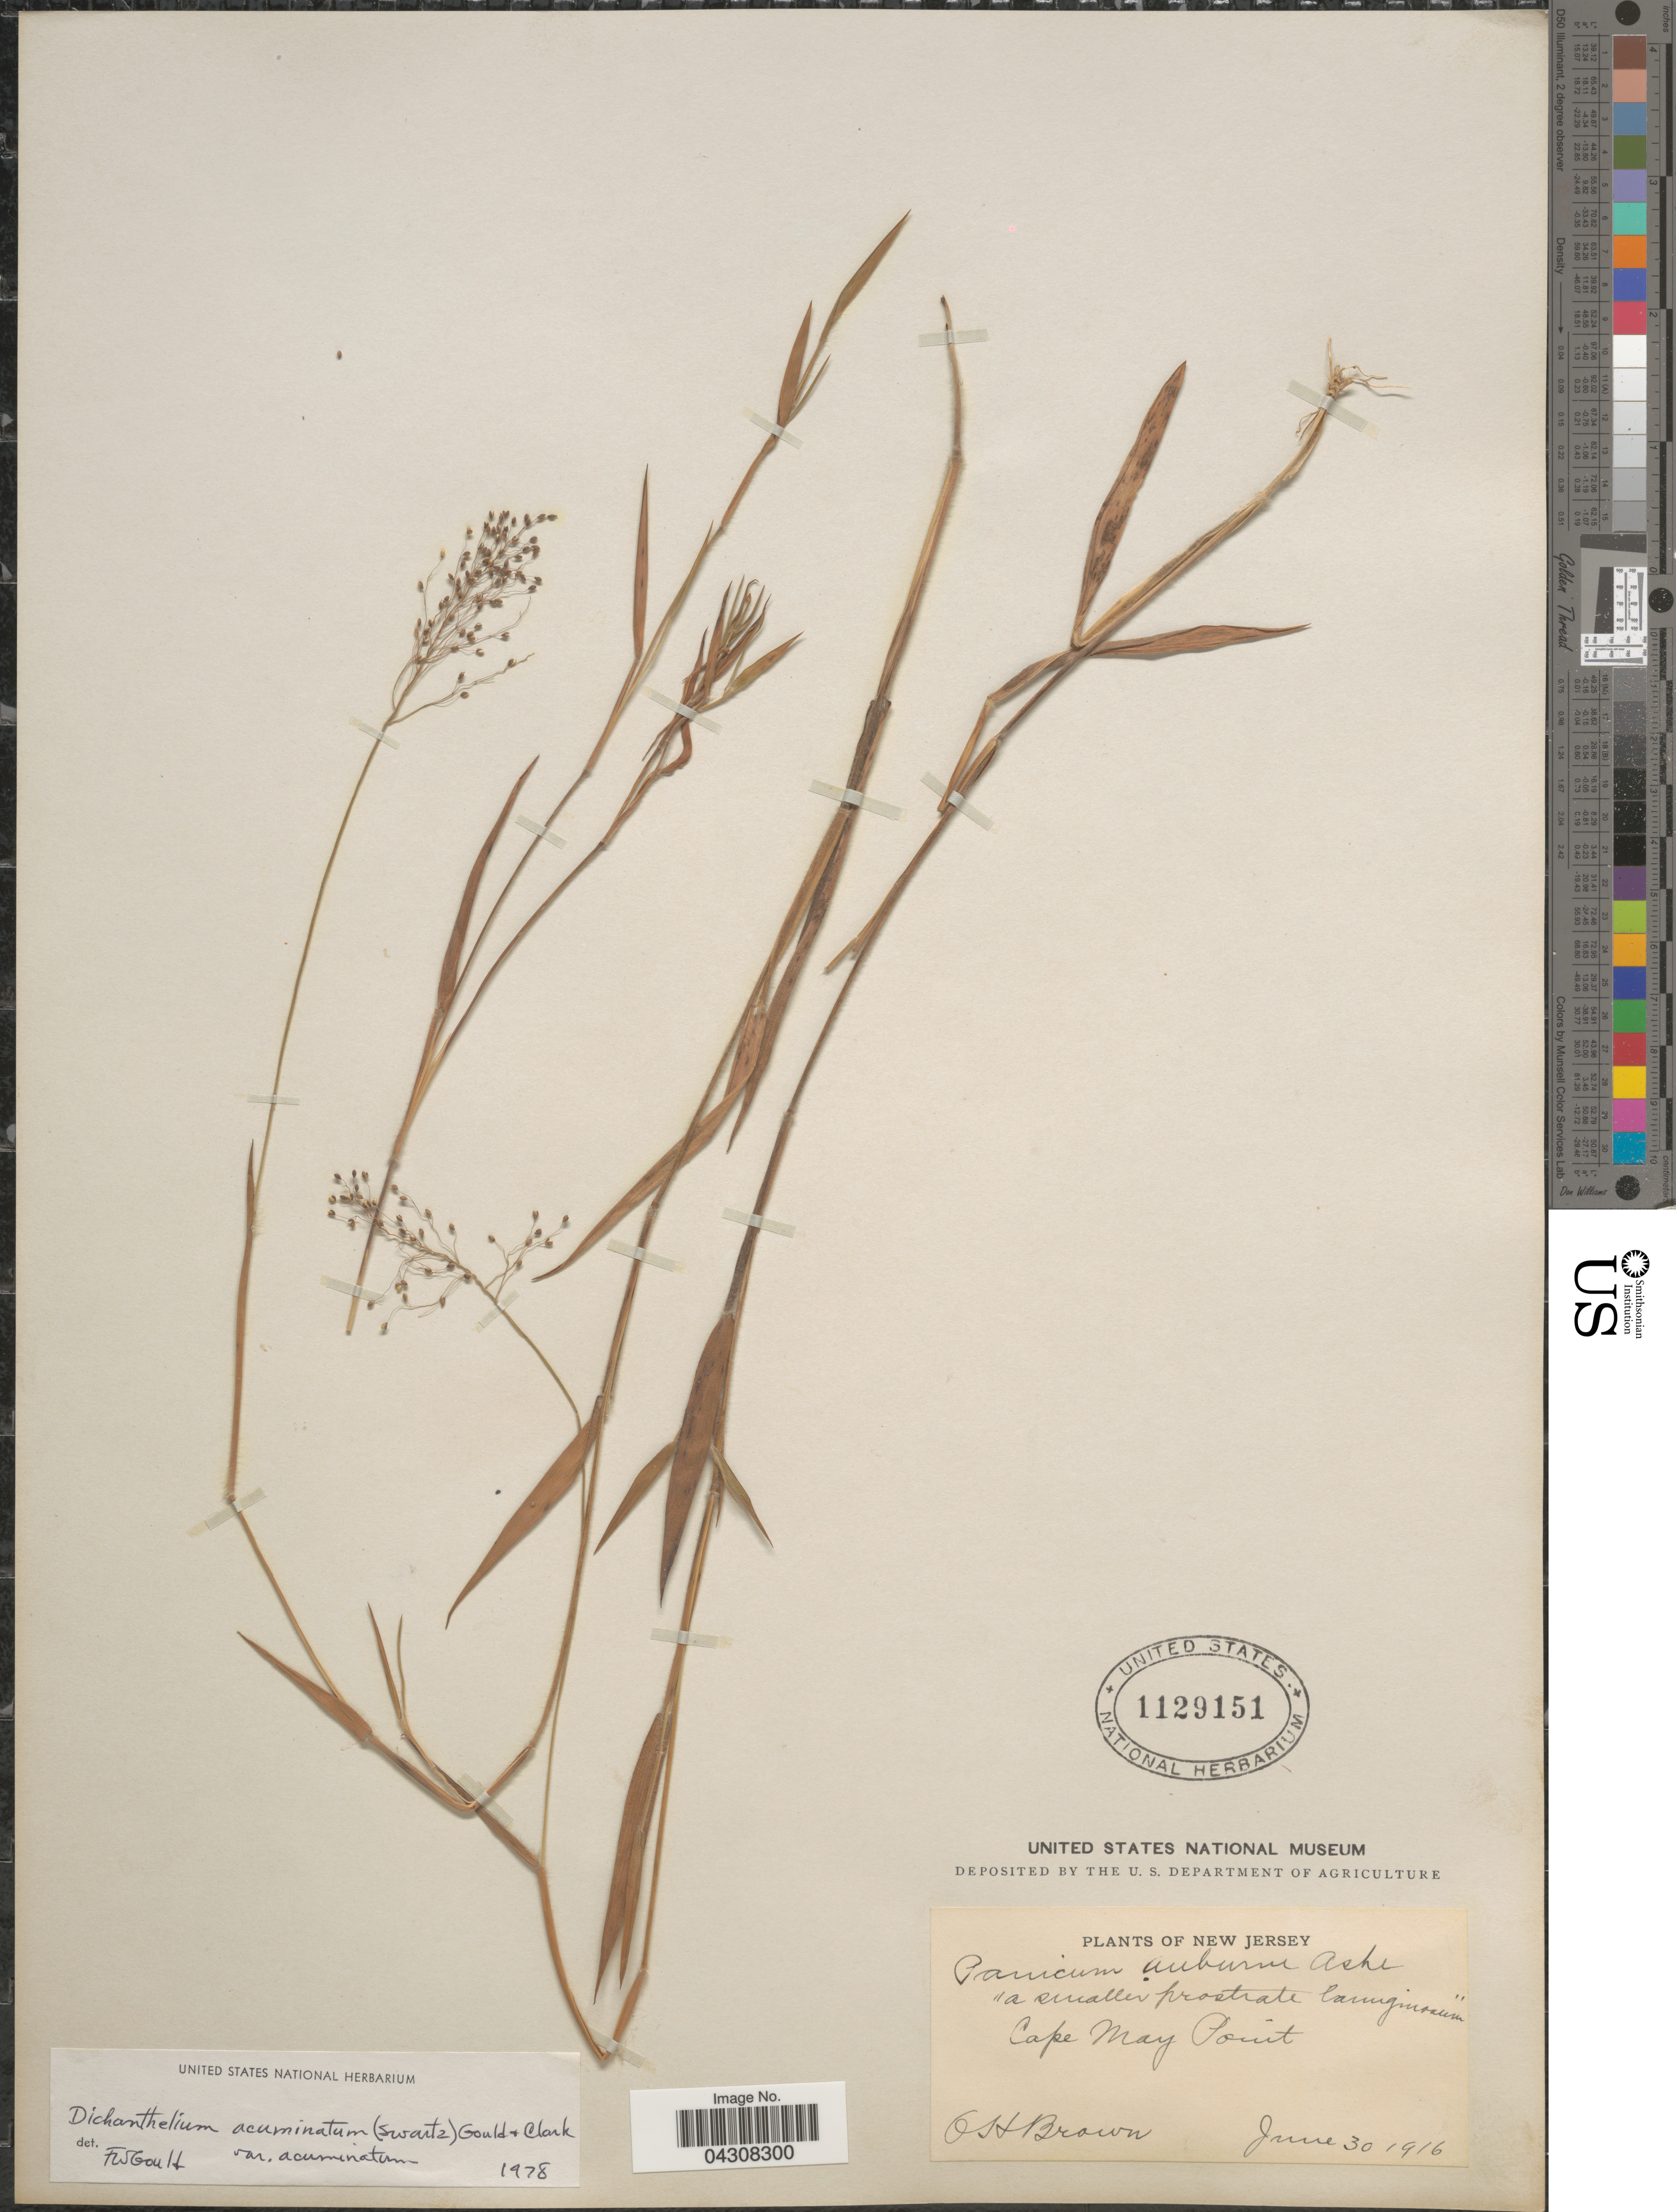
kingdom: Plantae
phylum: Tracheophyta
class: Liliopsida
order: Poales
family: Poaceae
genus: Dichanthelium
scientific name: Dichanthelium acuminatum var. acuminatum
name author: (Sw.) Gould & C.A. Clark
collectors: O. Brown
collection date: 1916-06-30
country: United States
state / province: New Jersey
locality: Cape May Point.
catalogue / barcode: US 1129151